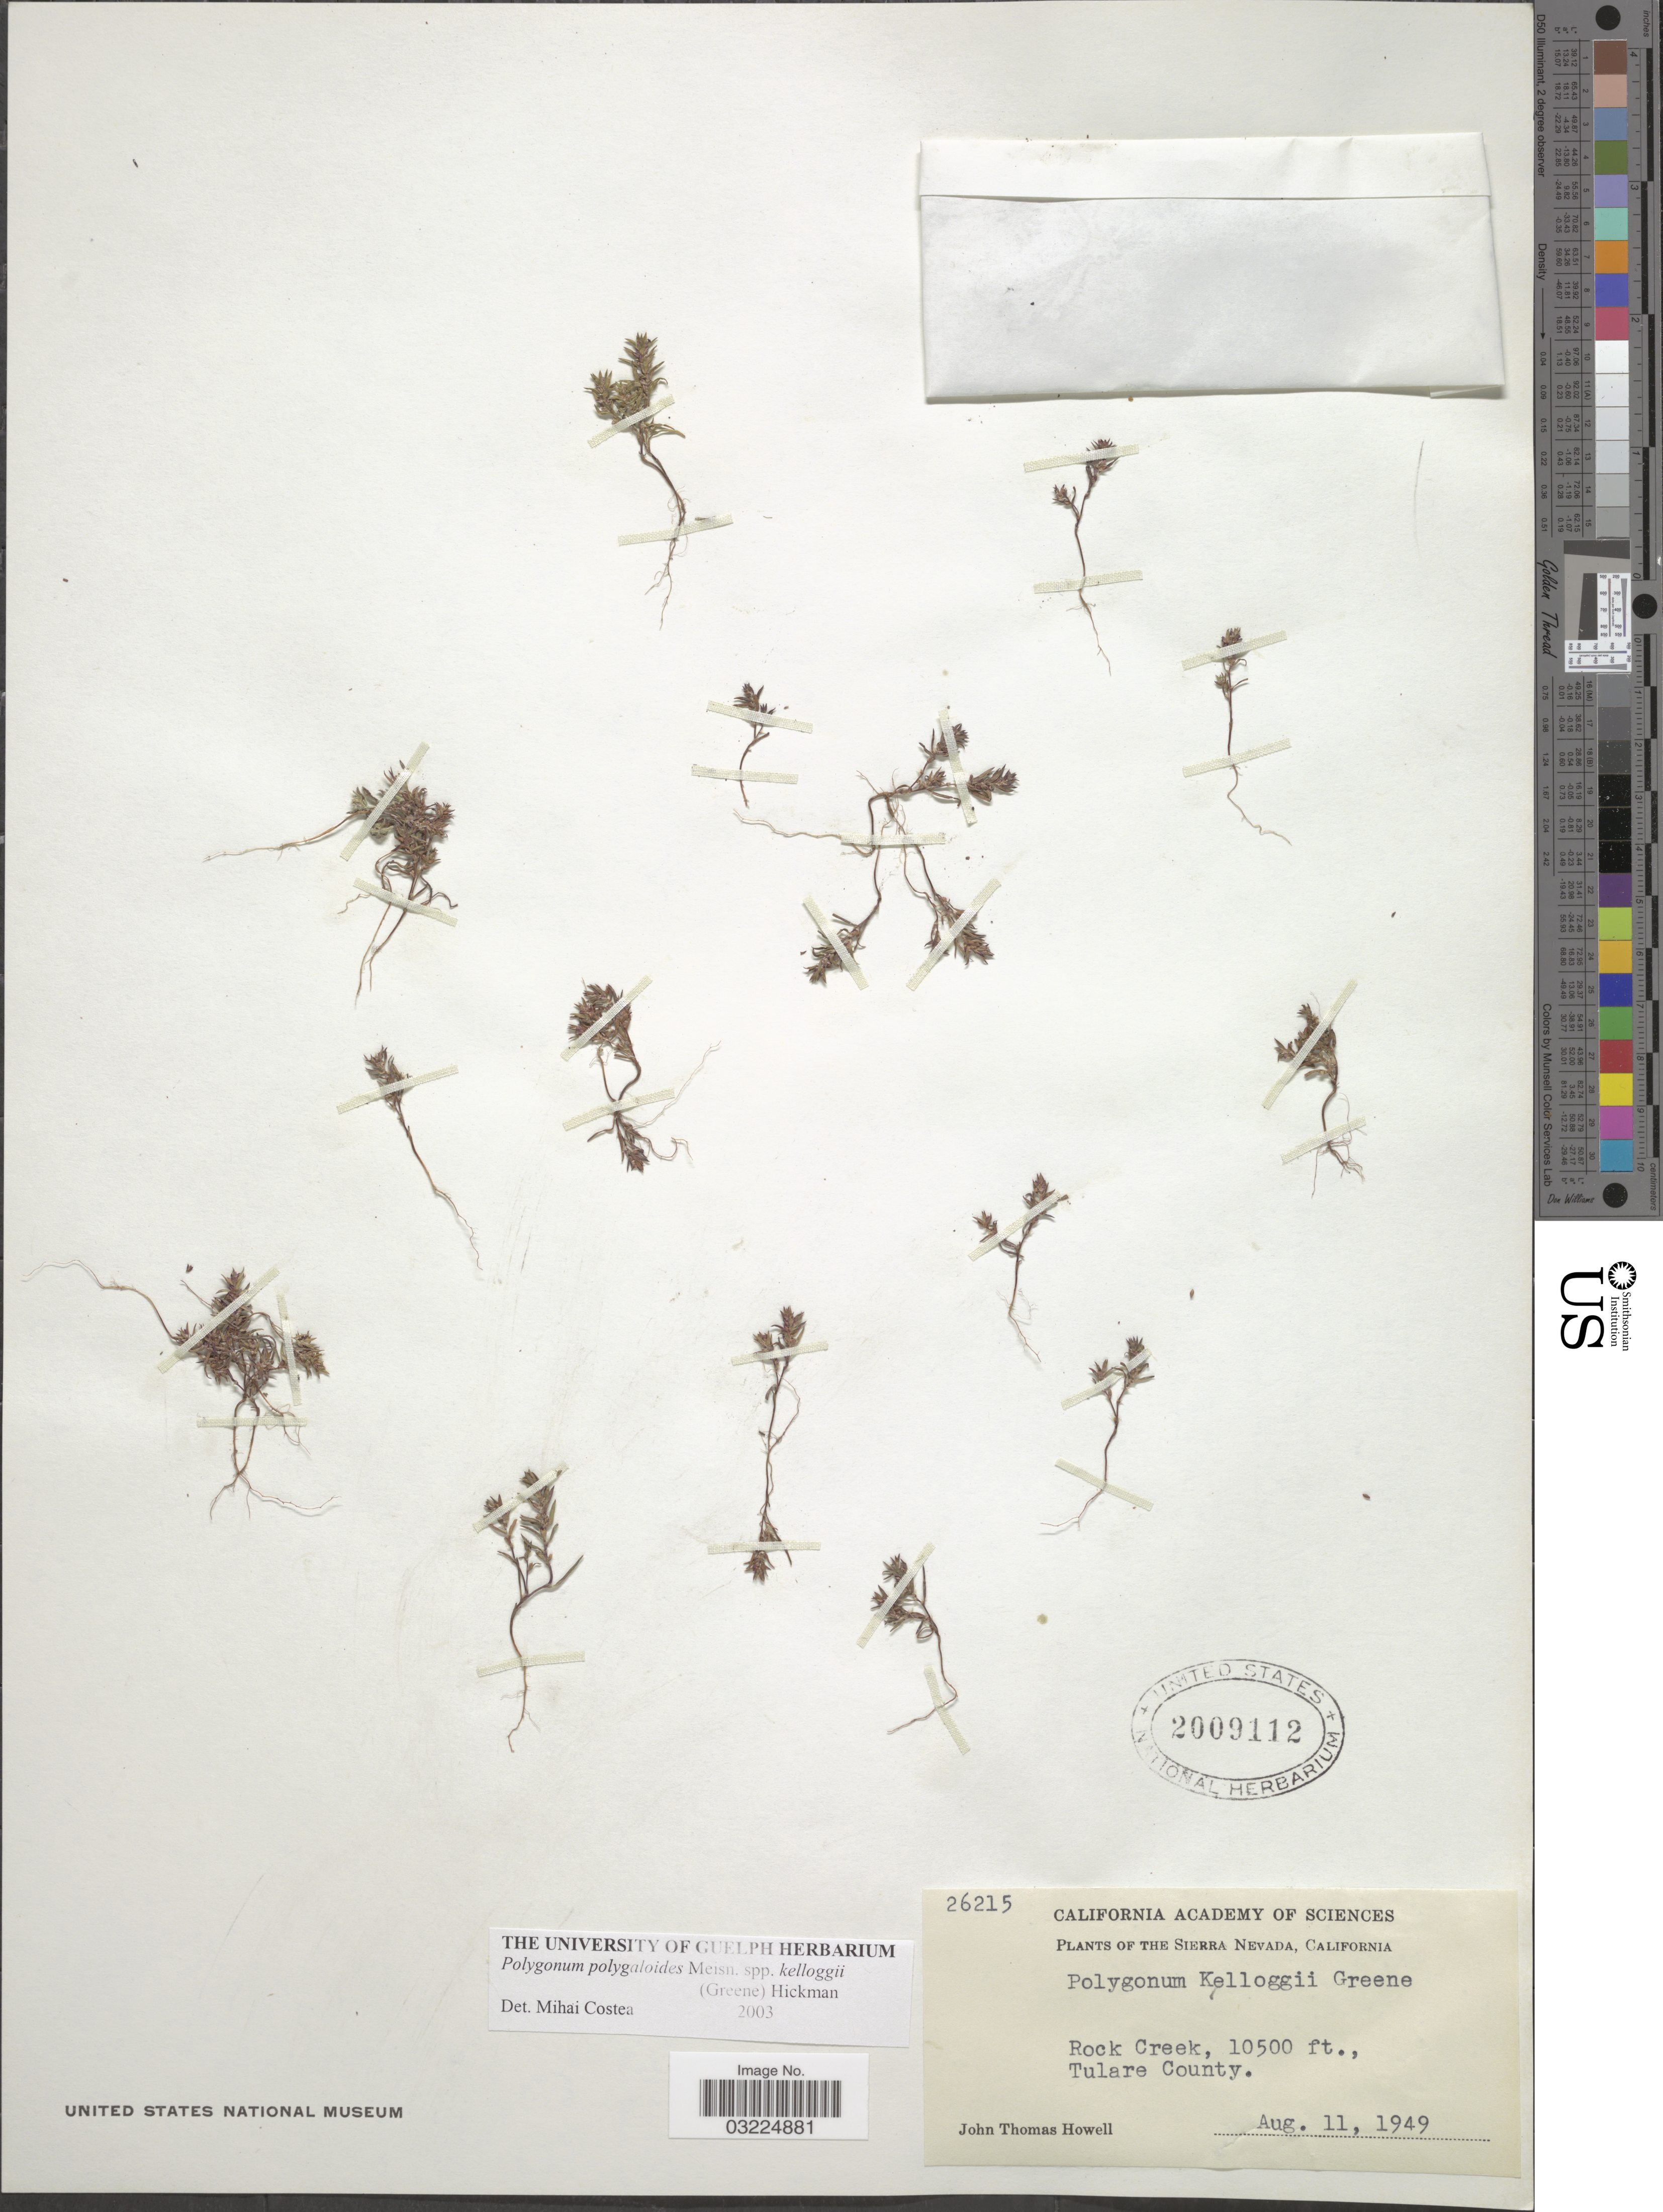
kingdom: Plantae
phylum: Tracheophyta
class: Magnoliopsida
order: Caryophyllales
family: Polygonaceae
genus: Polygonum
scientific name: Polygonum polygaloides subsp. kelloggii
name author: (Greene) Hickman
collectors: J. T. Howell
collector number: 26215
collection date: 1949-08-11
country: United States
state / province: California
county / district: Tulare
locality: Sierra Nevada. Rock Creek, Tulare County.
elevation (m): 3200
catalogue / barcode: US 2009112